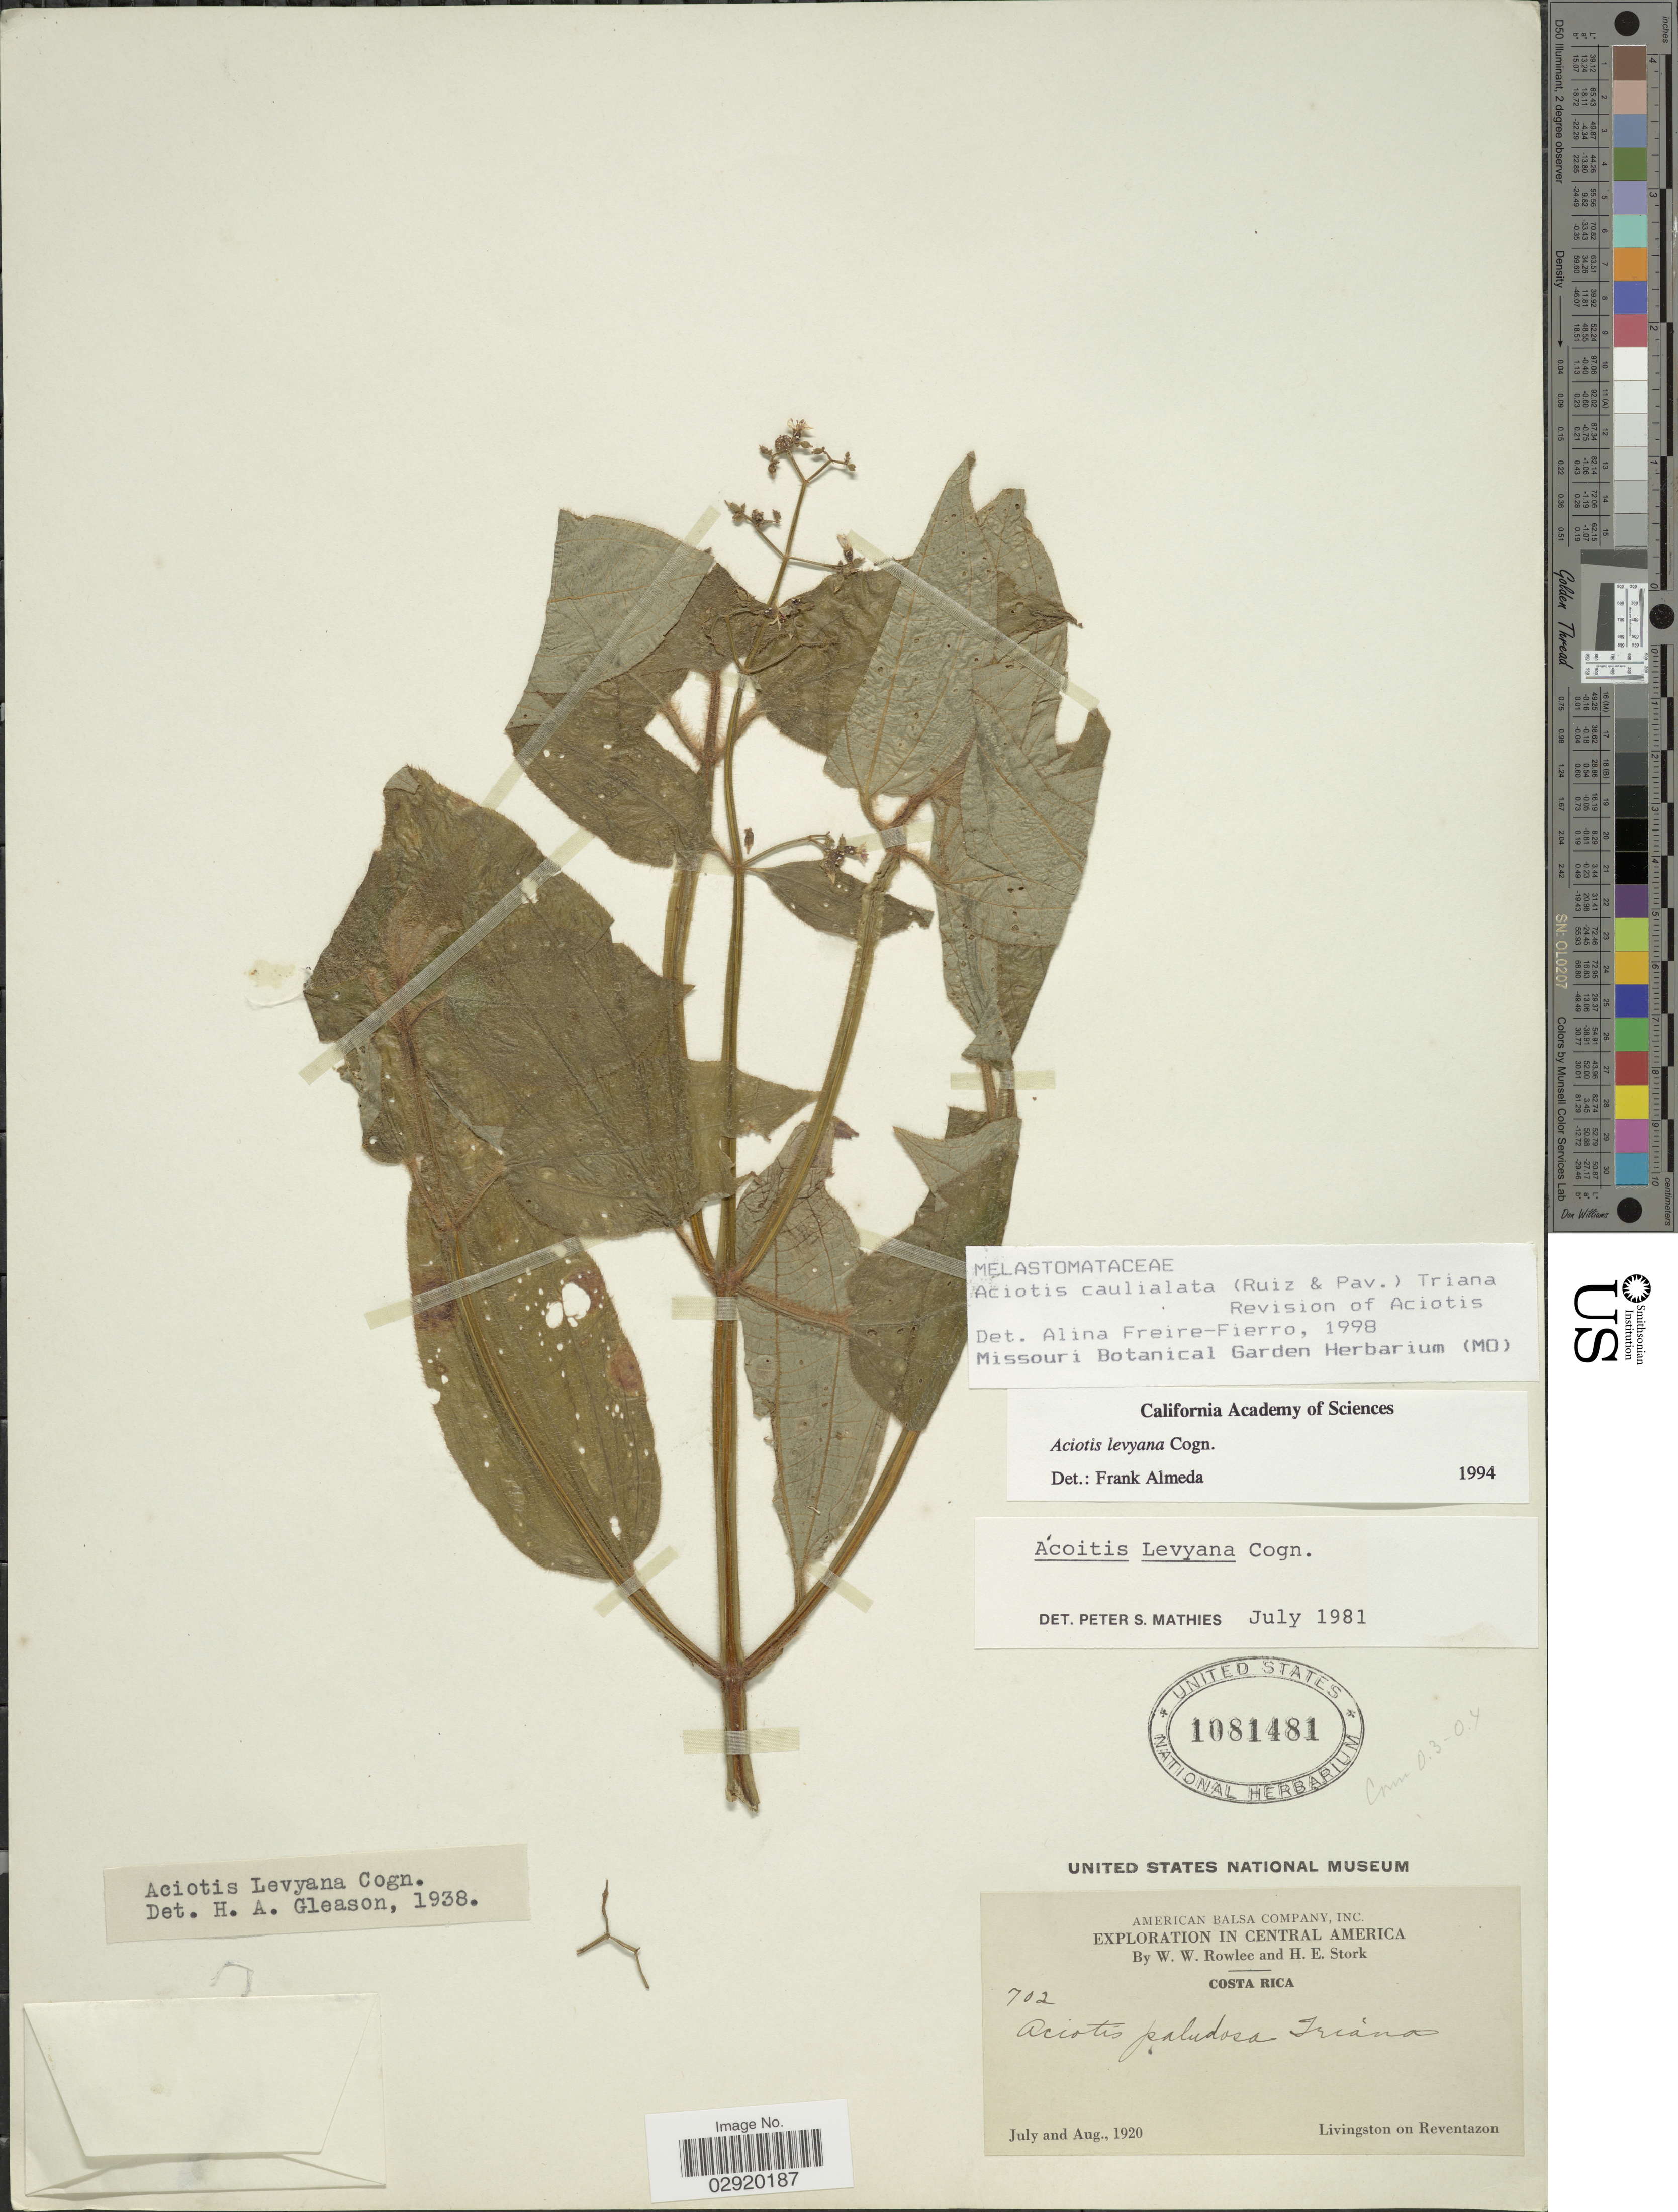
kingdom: Plantae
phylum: Tracheophyta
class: Magnoliopsida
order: Myrtales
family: Melastomataceae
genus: Aciotis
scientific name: Aciotis rubricaulis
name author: (Mart. ex DC.) Triana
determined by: Nunes da Silva, Diego, (RB), Jardim Botanico do Rio de Janeiro - Herbario (BRAZIL)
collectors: W. W. Rowlee & H. E. Stork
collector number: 702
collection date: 1920-07/1920-08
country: Costa Rica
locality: Livingston on Reventazon.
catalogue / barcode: US 1081481